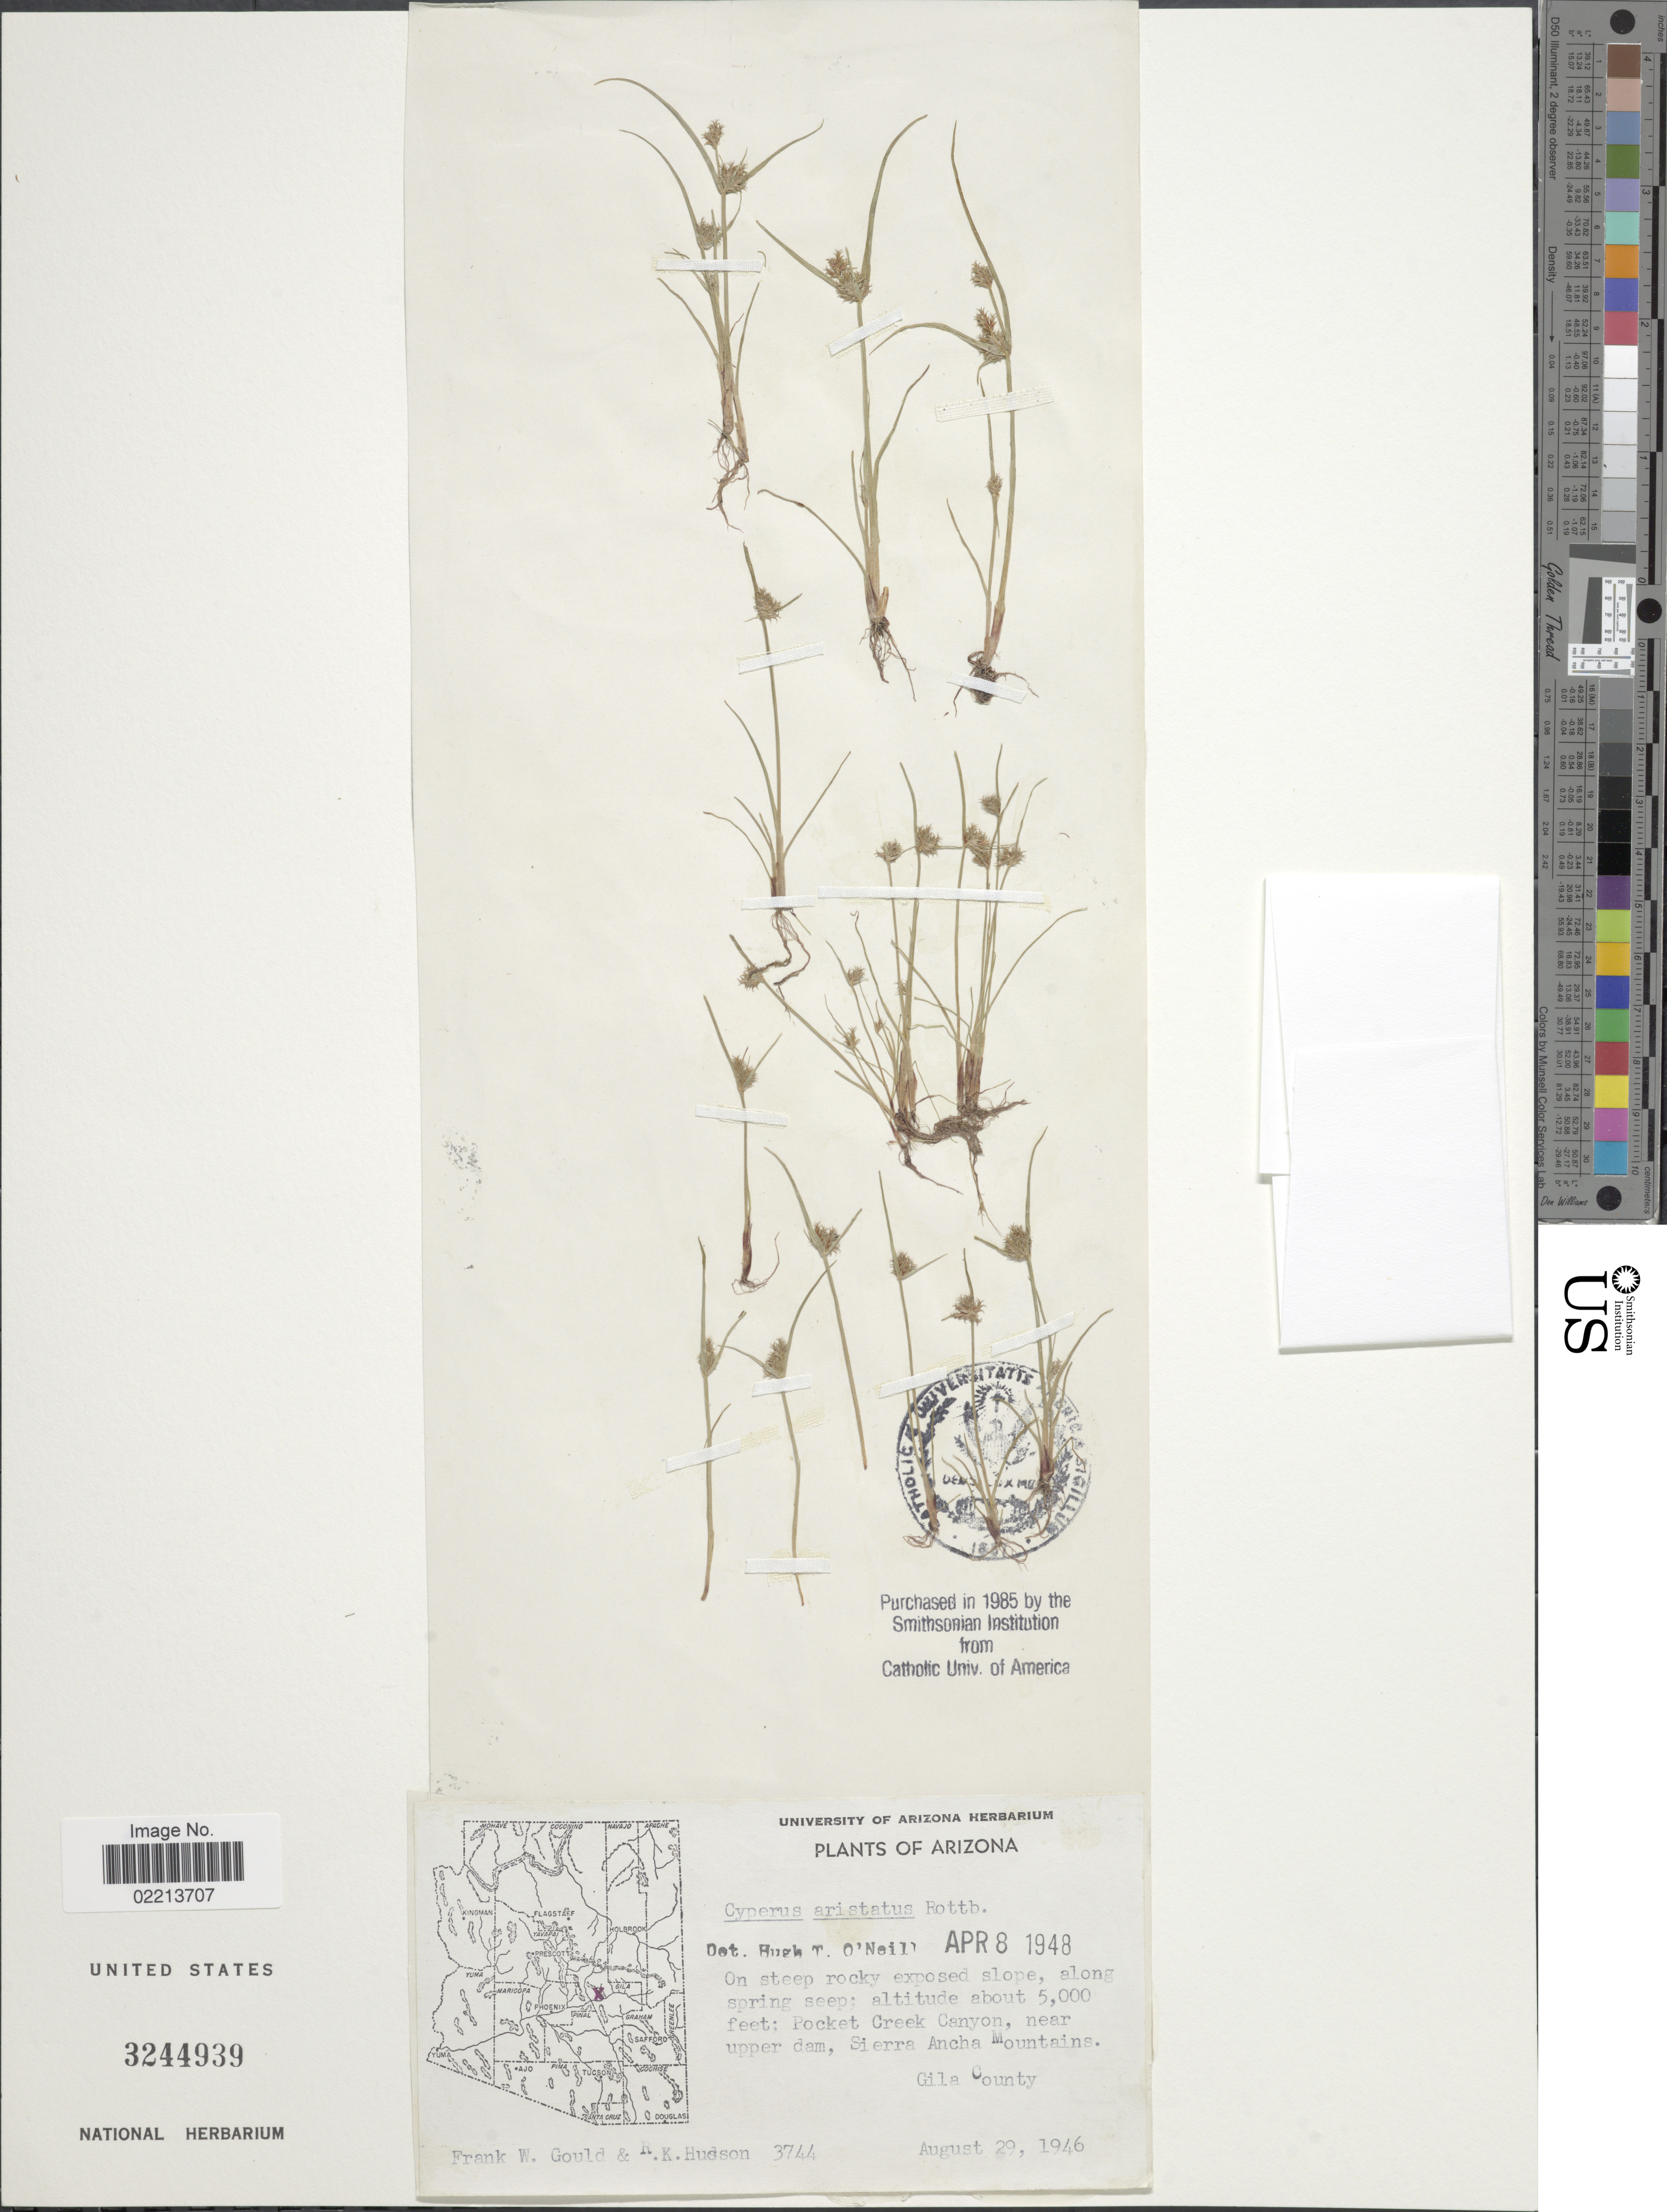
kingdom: Plantae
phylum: Tracheophyta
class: Liliopsida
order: Poales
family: Cyperaceae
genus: Cyperus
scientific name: Cyperus squarrosus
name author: L.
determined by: Strong, Mark T., (BOT), Smithsonian Institution - National Museum of Natural History (UNITED STATES)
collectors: F. W. Gould & R. K. Hudson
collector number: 3744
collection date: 1946-08-29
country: United States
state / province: Arizona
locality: On steep rocky exposed slope, along spring seep, Pocket Creek Canyon, near upper dam, Sierra Ancha Moutains, Gila County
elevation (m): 1524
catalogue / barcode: US 3244939